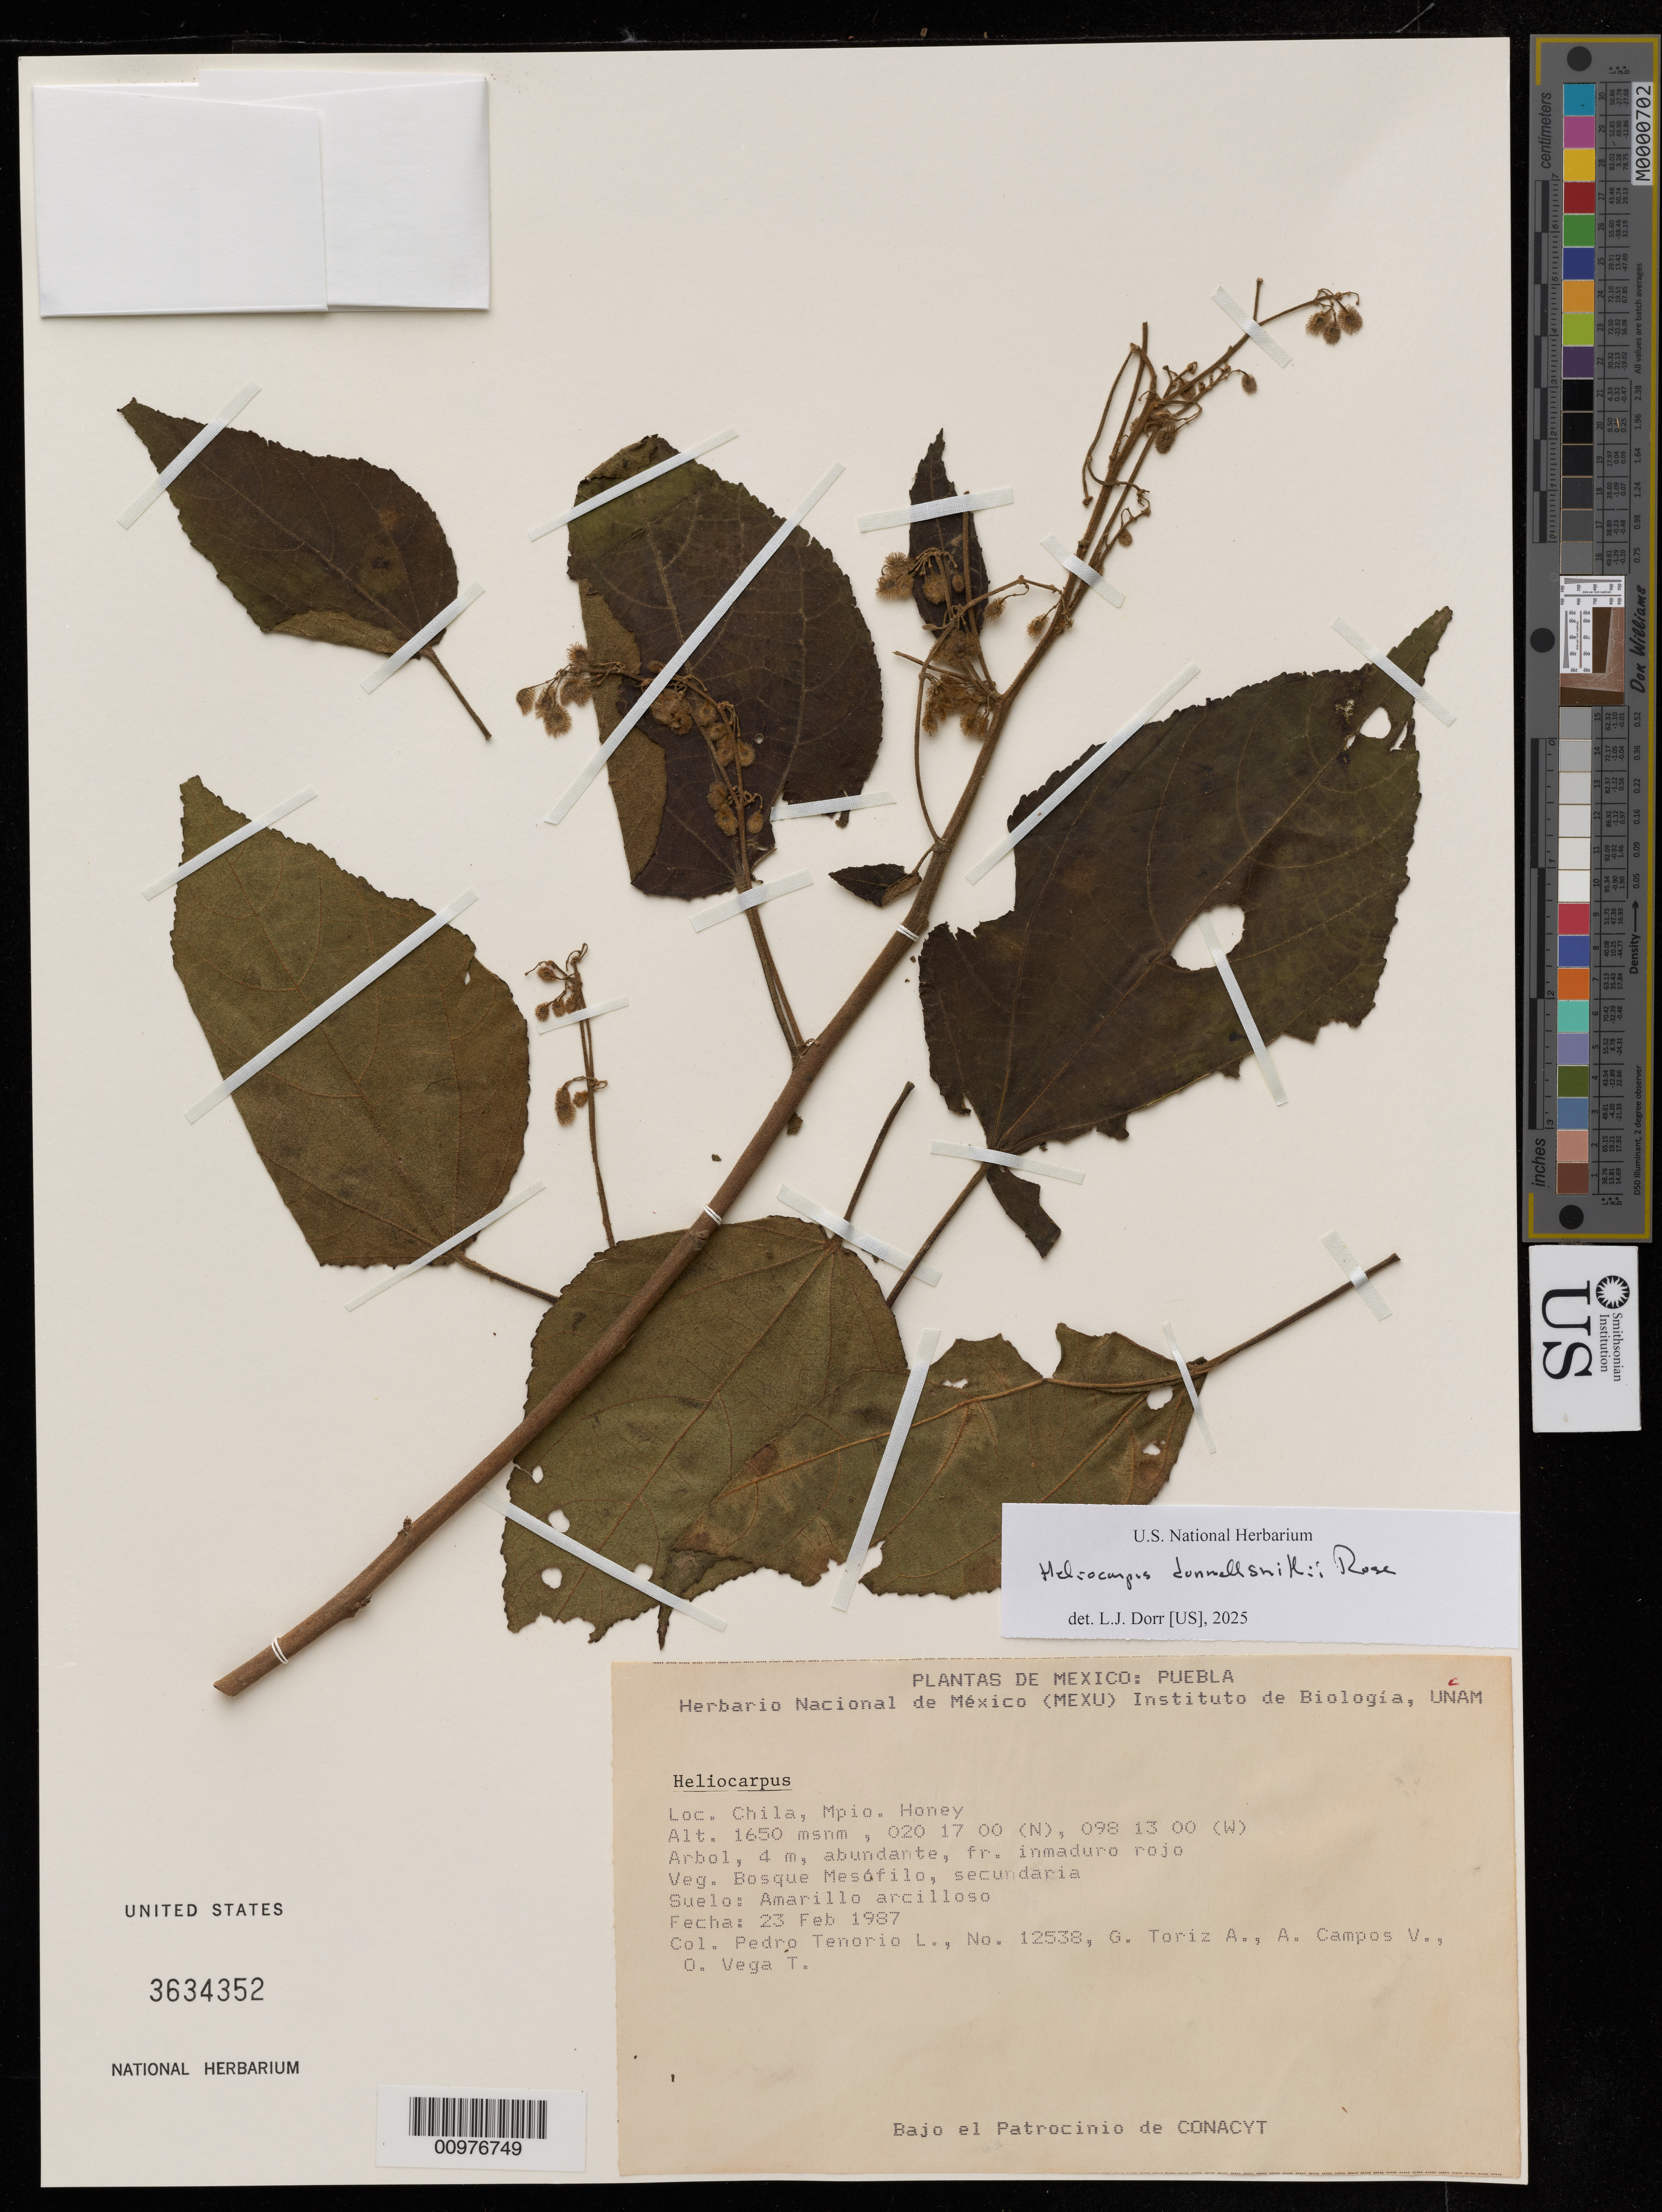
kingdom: Plantae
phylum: Tracheophyta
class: Magnoliopsida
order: Malvales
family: Malvaceae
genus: Heliocarpus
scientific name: Heliocarpus donnellsmithii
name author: Rose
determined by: Dorr, Laurence J., Curator (BOT), Smithsonian Institution - National Museum of Natural History (UNITED STATES)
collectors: P. Tenorio L. et al.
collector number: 12538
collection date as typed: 23 Feb 1987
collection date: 1987-02-23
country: Mexico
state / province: Puebla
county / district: Chila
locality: Mpio. Honey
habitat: bosque mesofilo, secundaria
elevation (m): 1650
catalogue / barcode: US 3634352